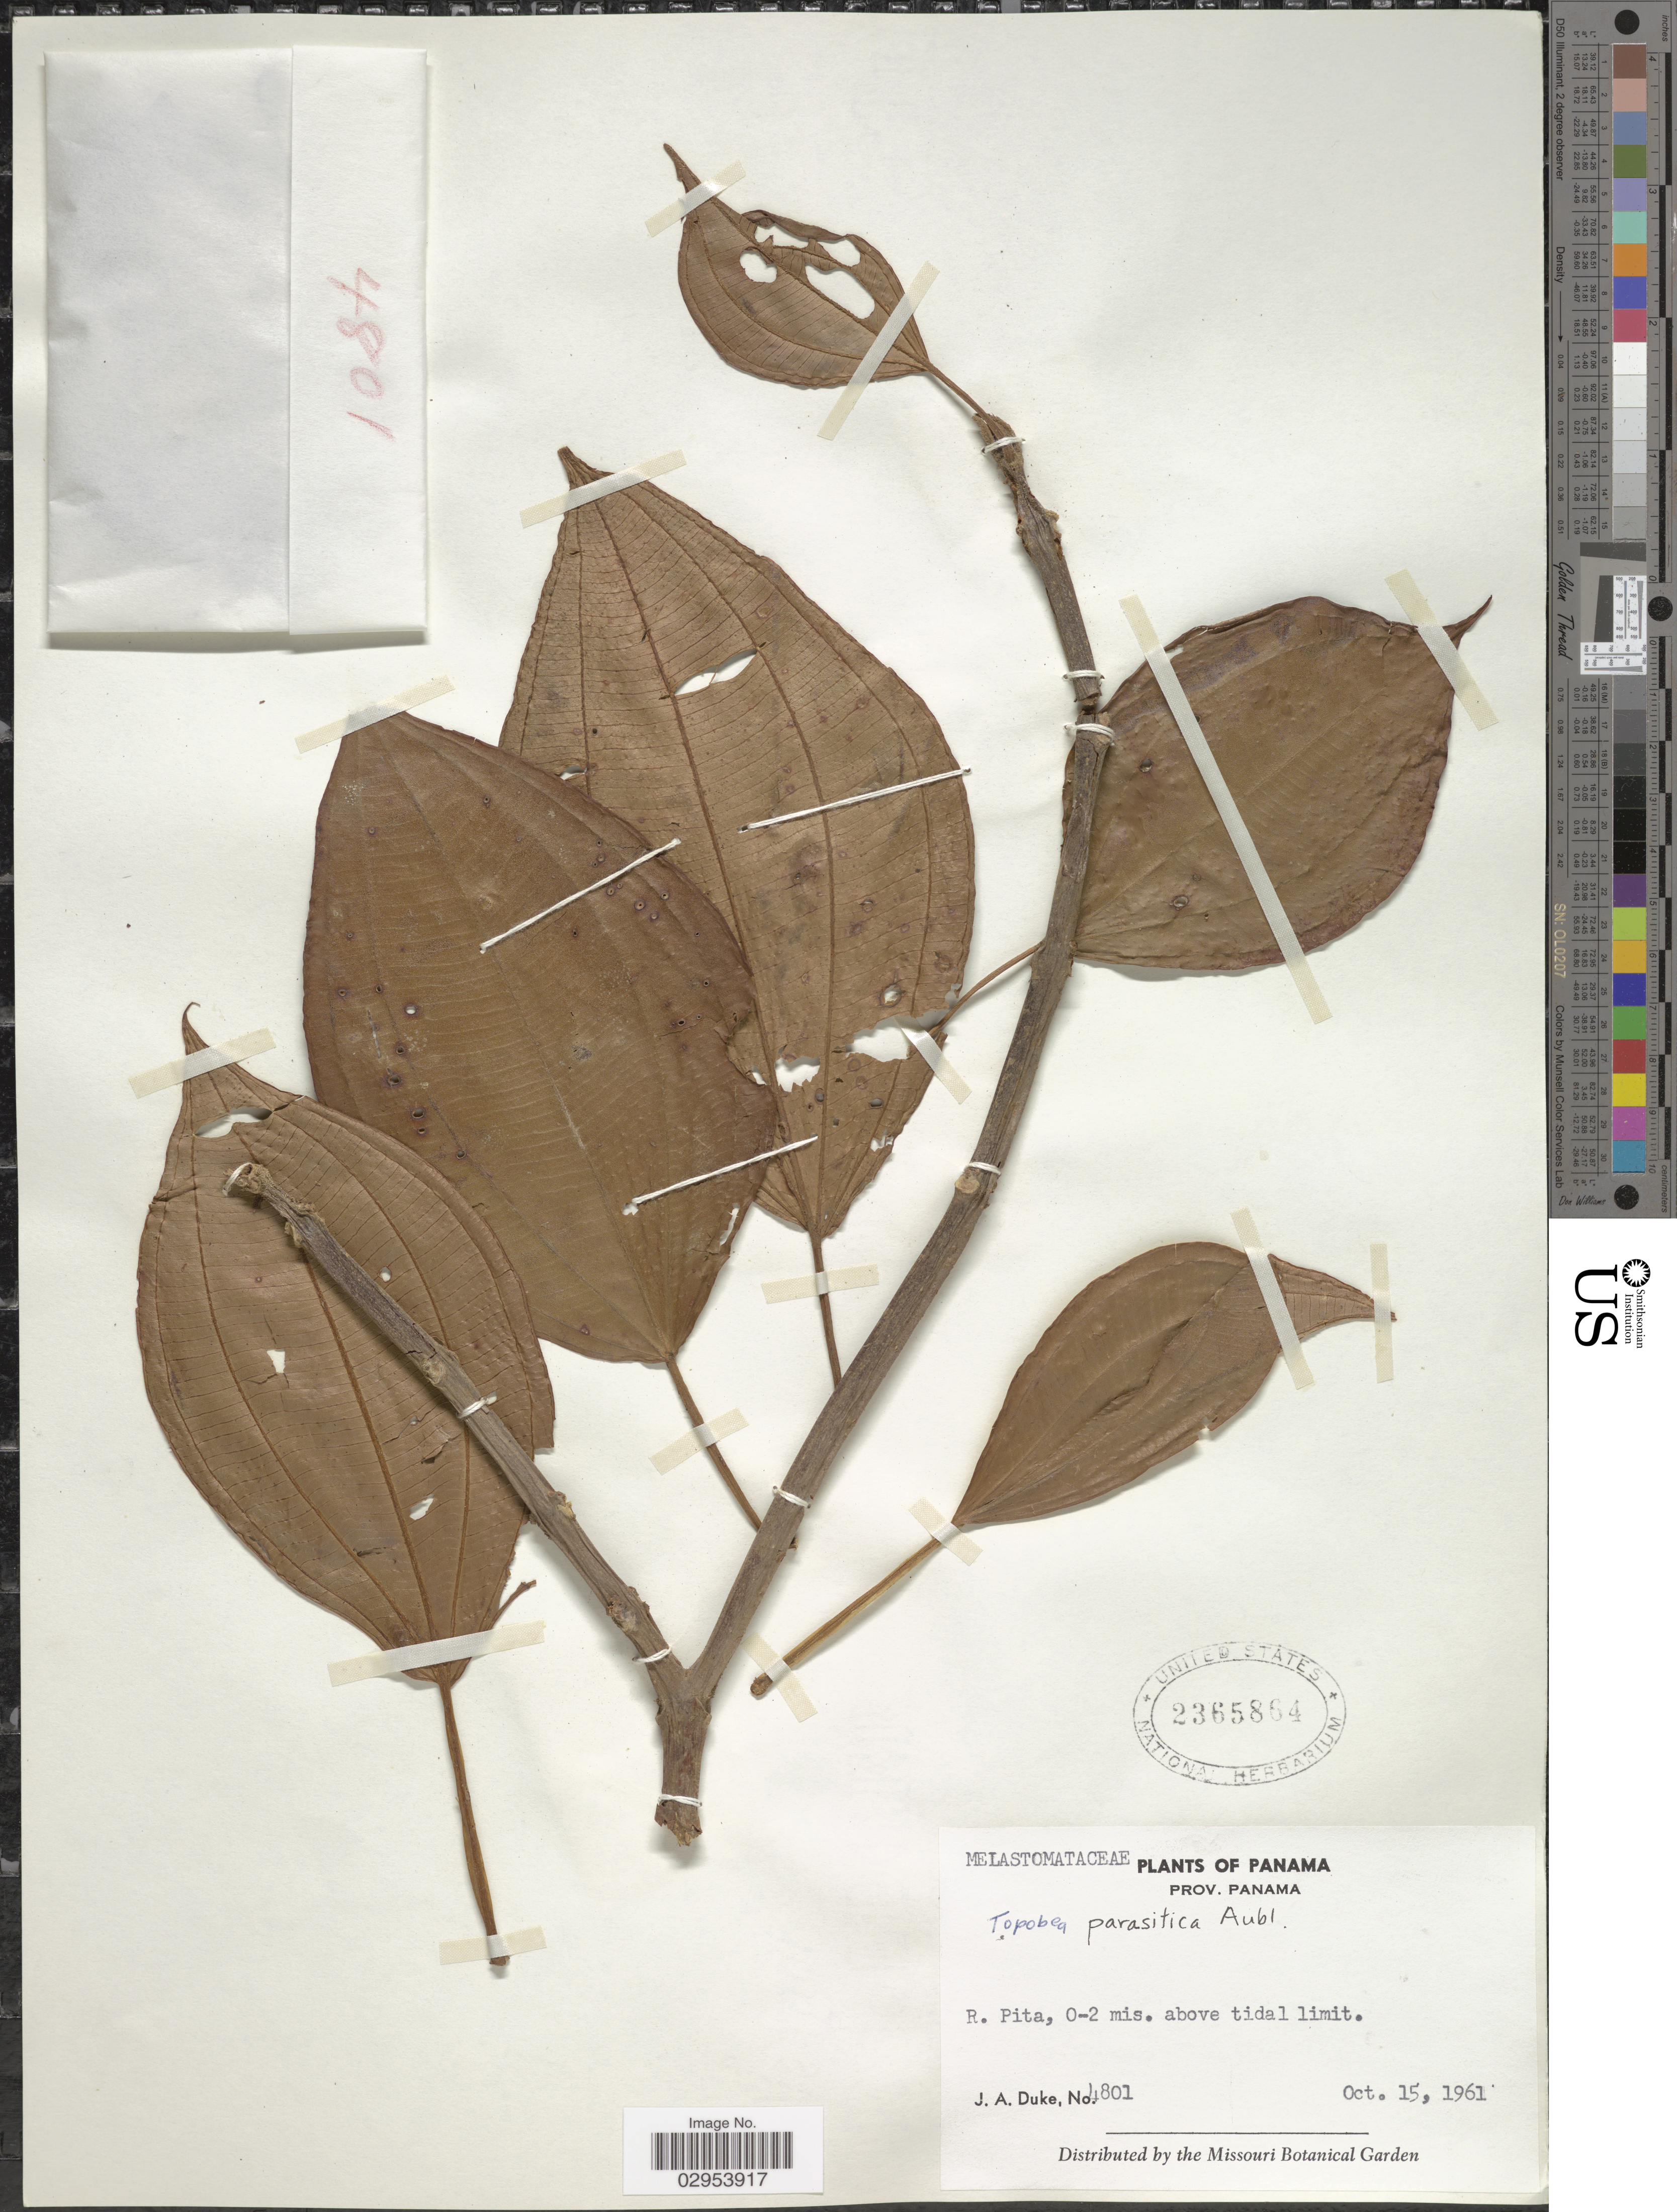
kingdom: Plantae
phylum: Tracheophyta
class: Magnoliopsida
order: Myrtales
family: Melastomataceae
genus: Topobea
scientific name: Topobea parasitica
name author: Aubl.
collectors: J. A. Duke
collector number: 4801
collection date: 1961-10-15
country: Panama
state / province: Panamá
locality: R. Pita, 0-2 mis. above tidal limit.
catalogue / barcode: US 2365864